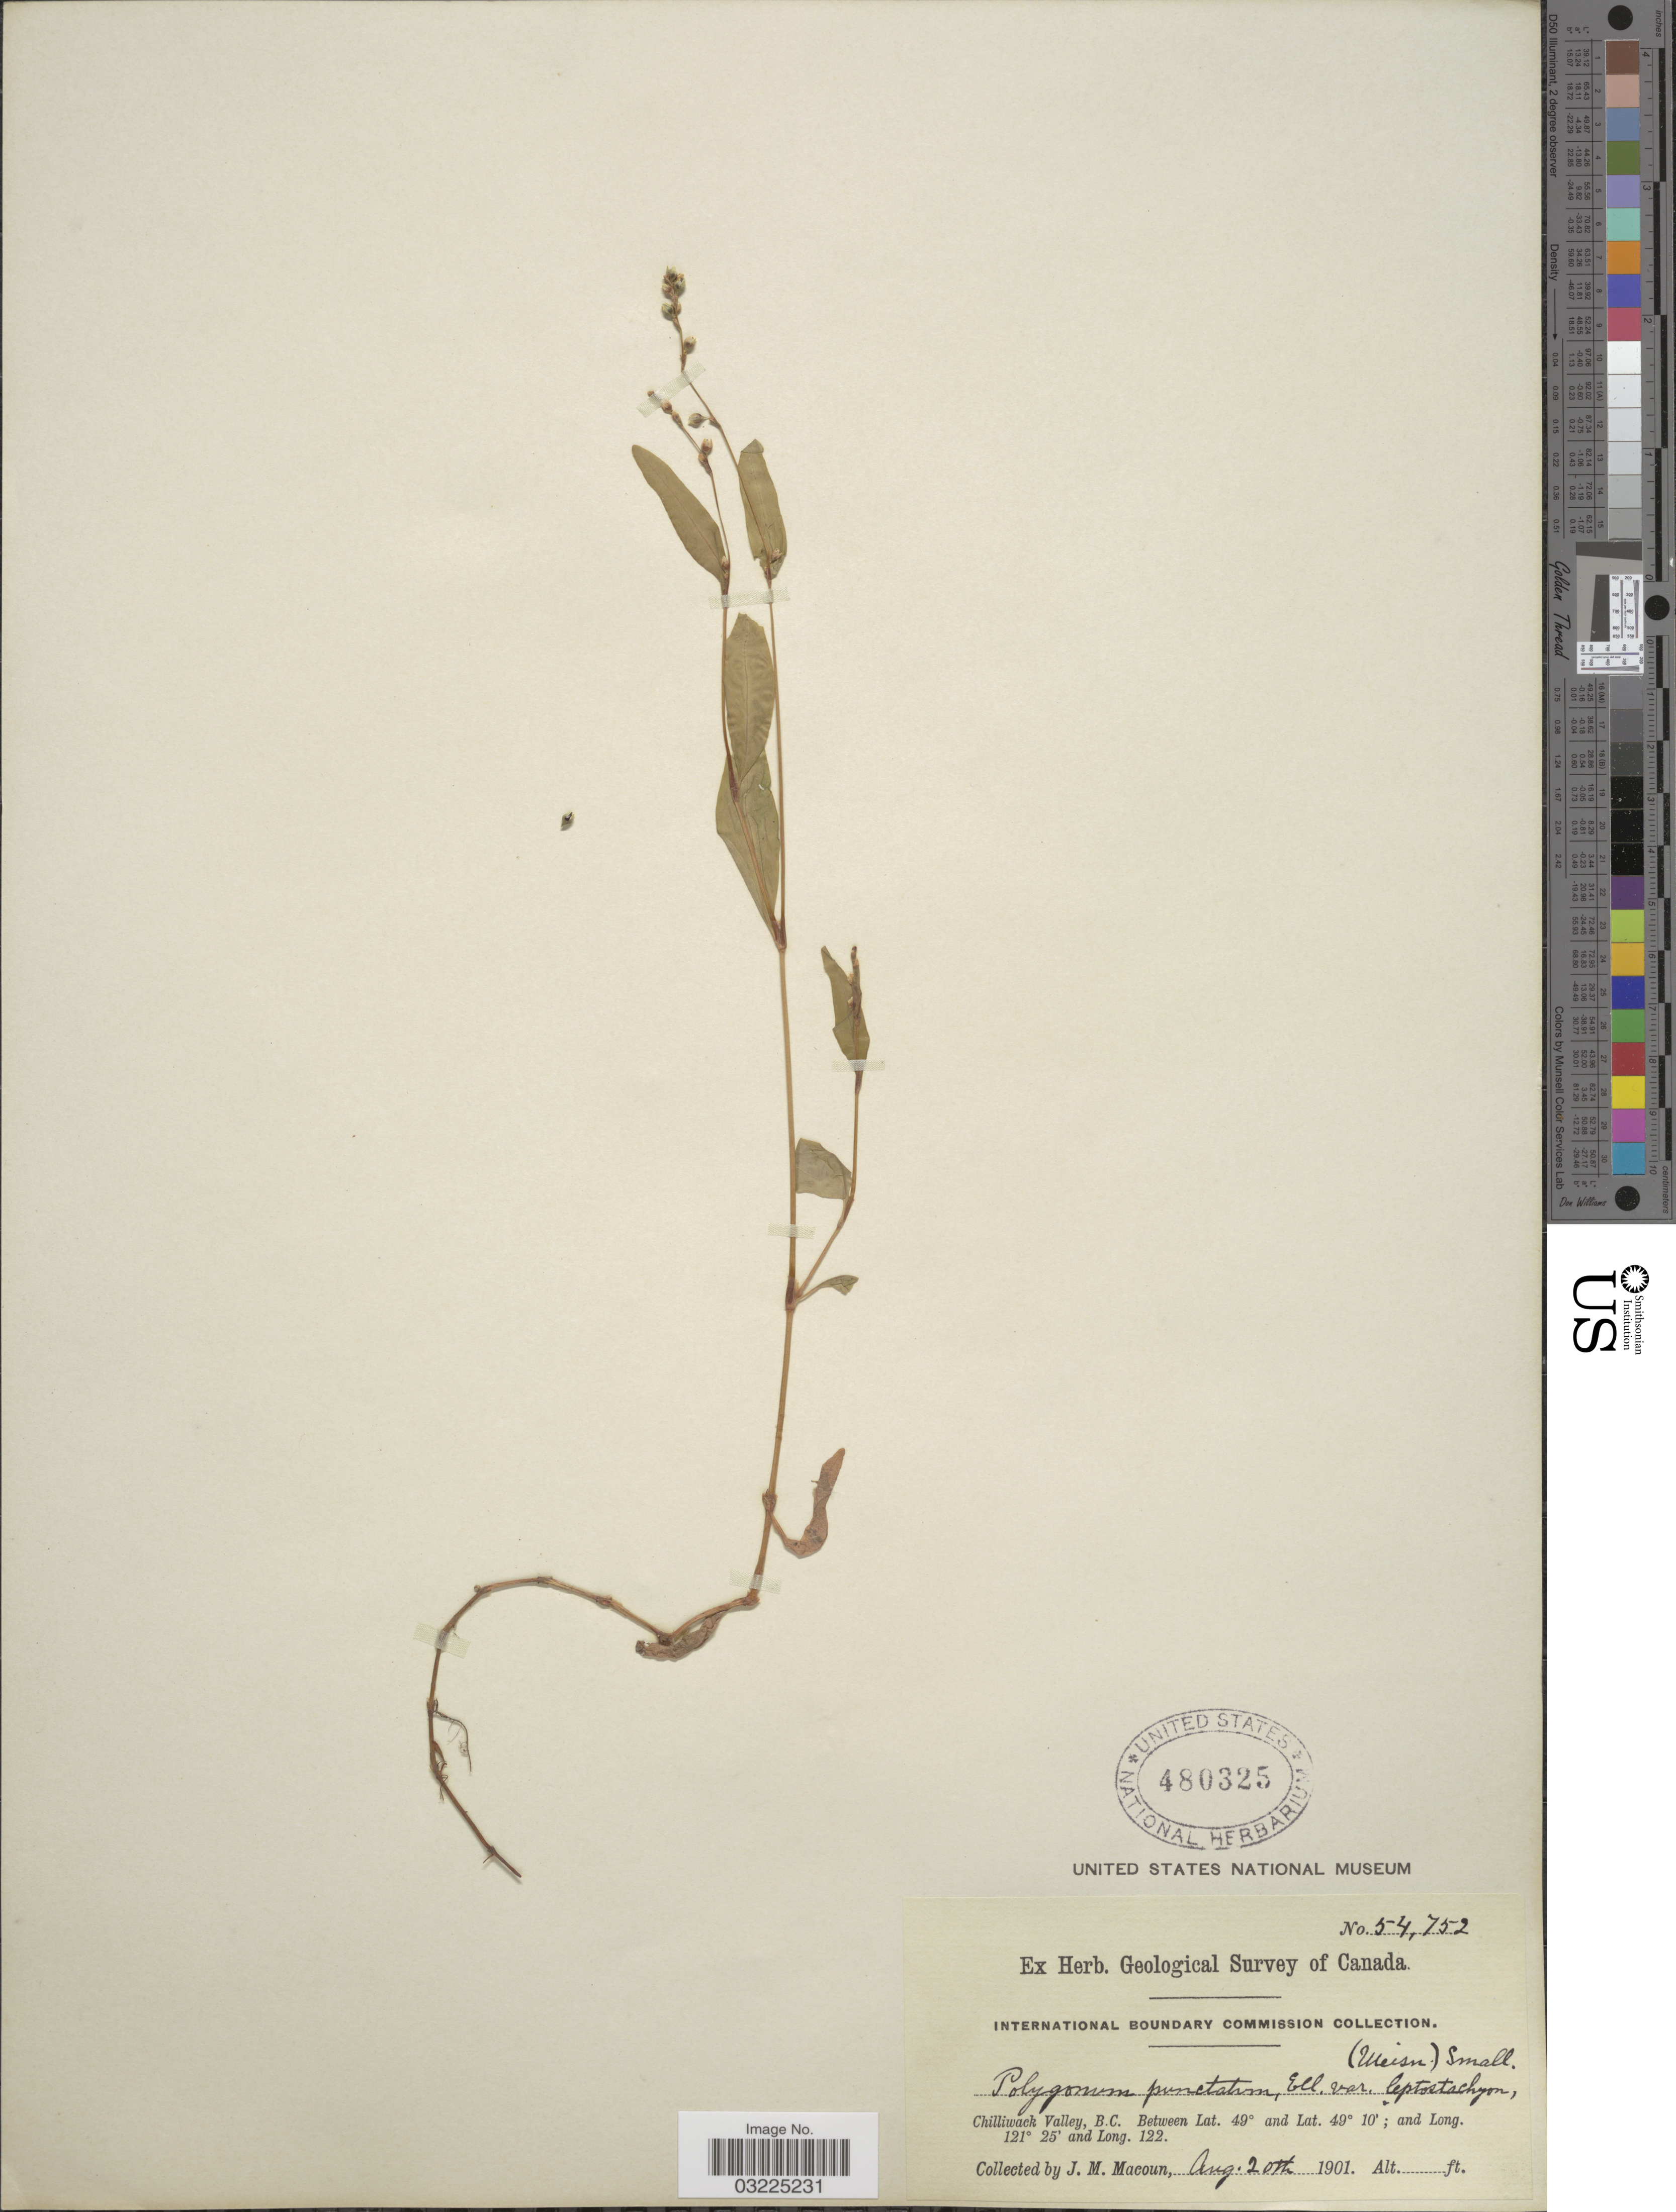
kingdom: Plantae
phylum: Tracheophyta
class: Magnoliopsida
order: Caryophyllales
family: Polygonaceae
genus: Persicaria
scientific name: Persicaria punctata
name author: (Elliott) Small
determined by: Atha, D. E.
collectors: J. M. Macoun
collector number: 54752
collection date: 1901-08-20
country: Canada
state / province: British Columbia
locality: Chilliwack Valley, B. C.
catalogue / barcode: US 480325